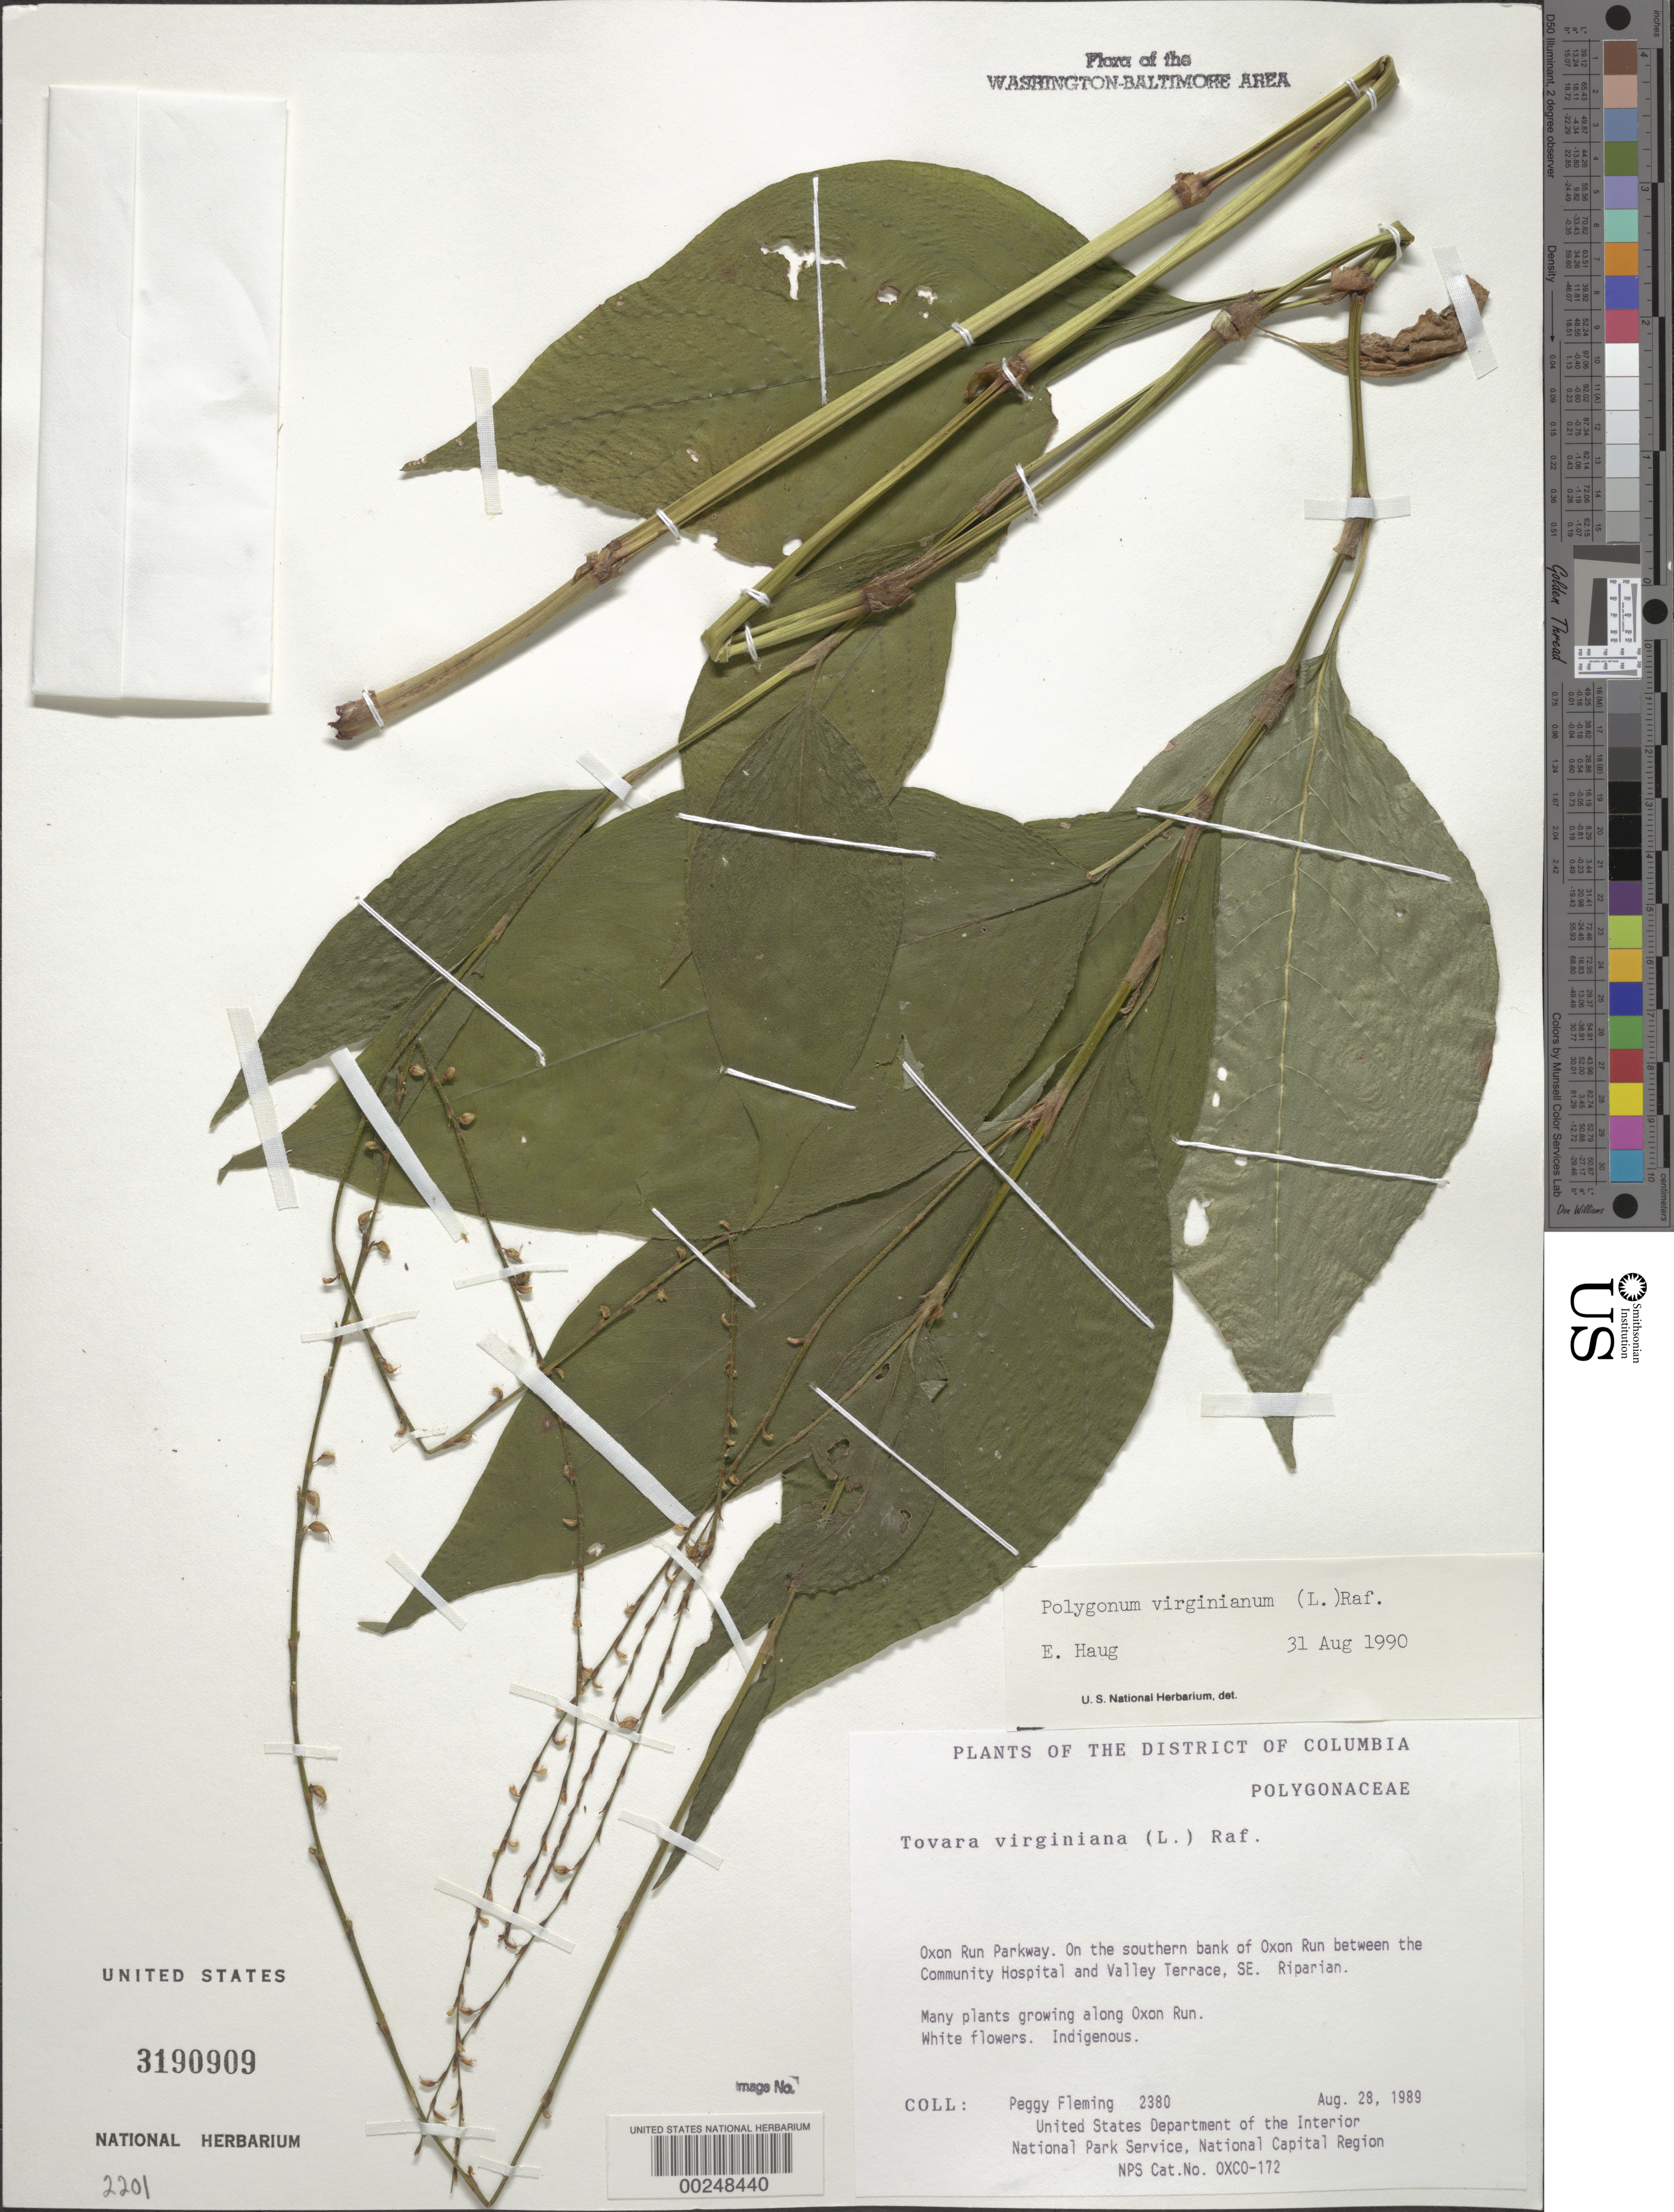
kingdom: Plantae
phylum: Tracheophyta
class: Magnoliopsida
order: Caryophyllales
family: Polygonaceae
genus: Persicaria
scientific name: Persicaria virginiana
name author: (L.) Gaertn.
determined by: Atha, D. E.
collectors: P. Fleming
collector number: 2380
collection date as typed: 28 Aug 1989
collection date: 1989-08-28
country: United States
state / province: District of Columbia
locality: Oxon Run Parkway, bank of Oxon Run between the Community Hospital and Valley Terrace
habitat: Southern bank of run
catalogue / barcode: US 3190909